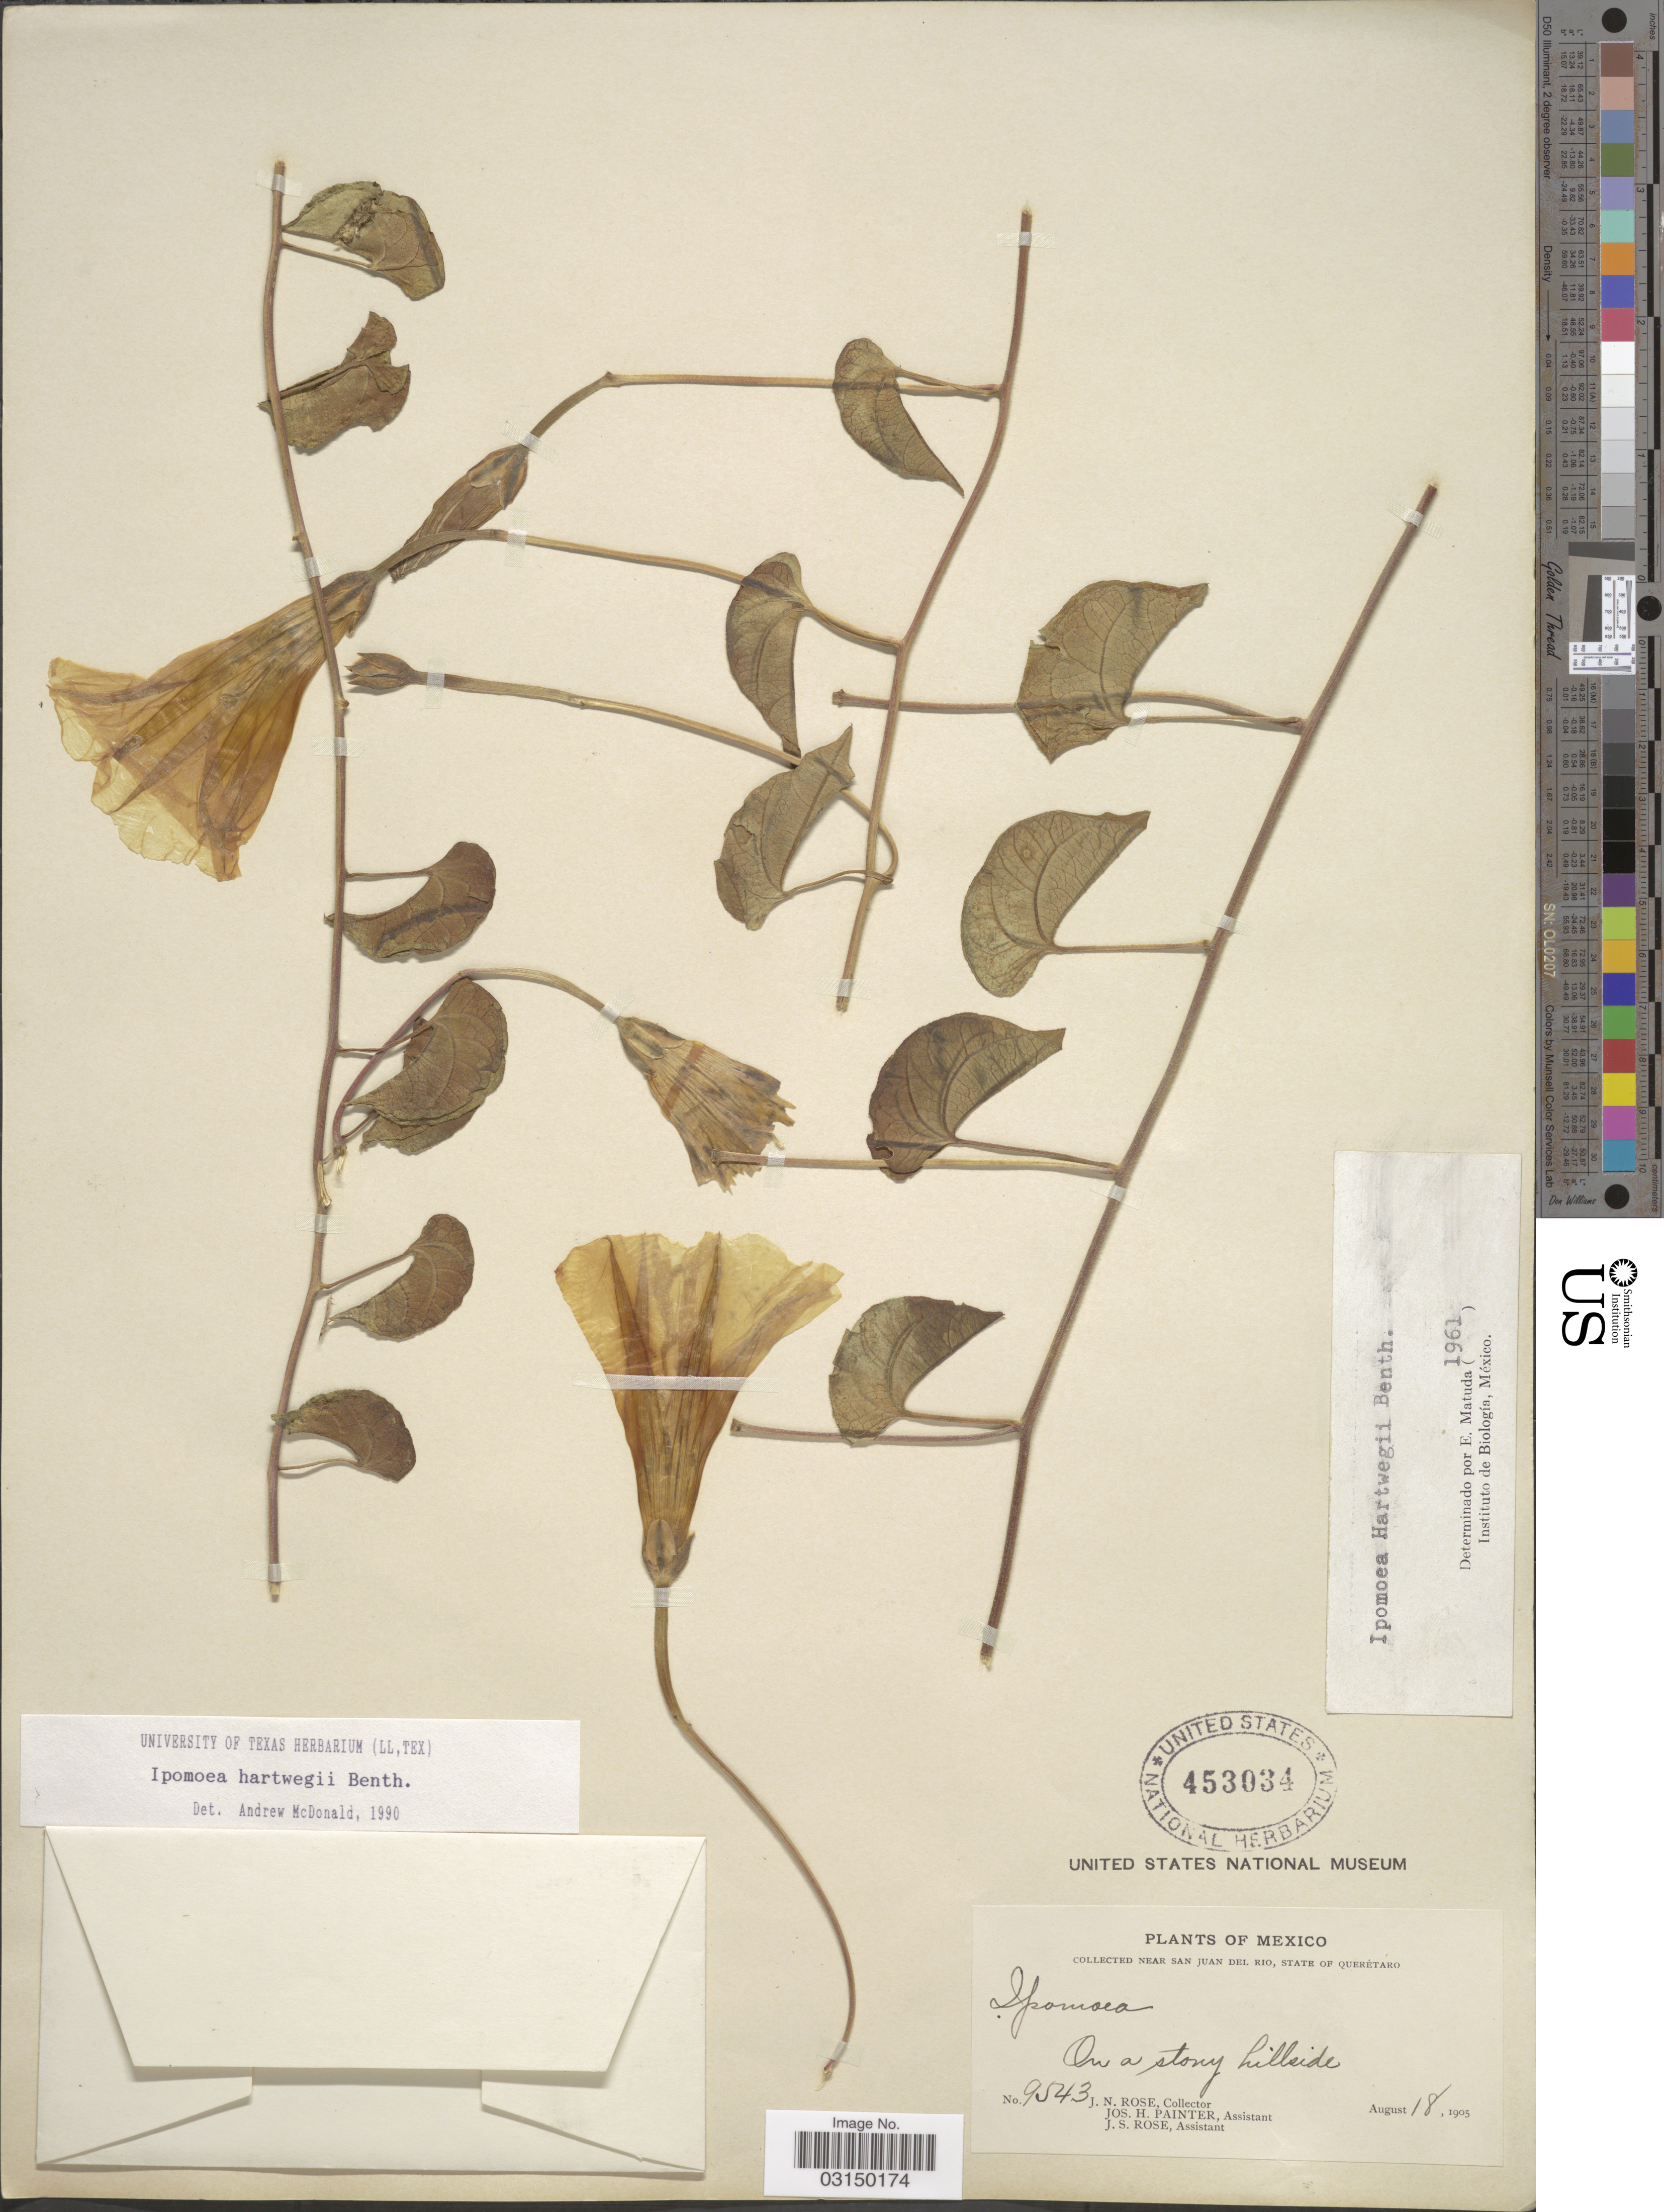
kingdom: Plantae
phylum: Tracheophyta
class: Magnoliopsida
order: Solanales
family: Convolvulaceae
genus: Ipomoea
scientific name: Ipomoea hartwegii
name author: Benth.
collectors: J. N. Rose, J. H. Painter & J. S. Rose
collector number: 9543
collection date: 1905-08-18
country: Mexico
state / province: Querétaro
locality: Near San Juan del Rio. On a stony hillside.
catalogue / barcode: US 453034